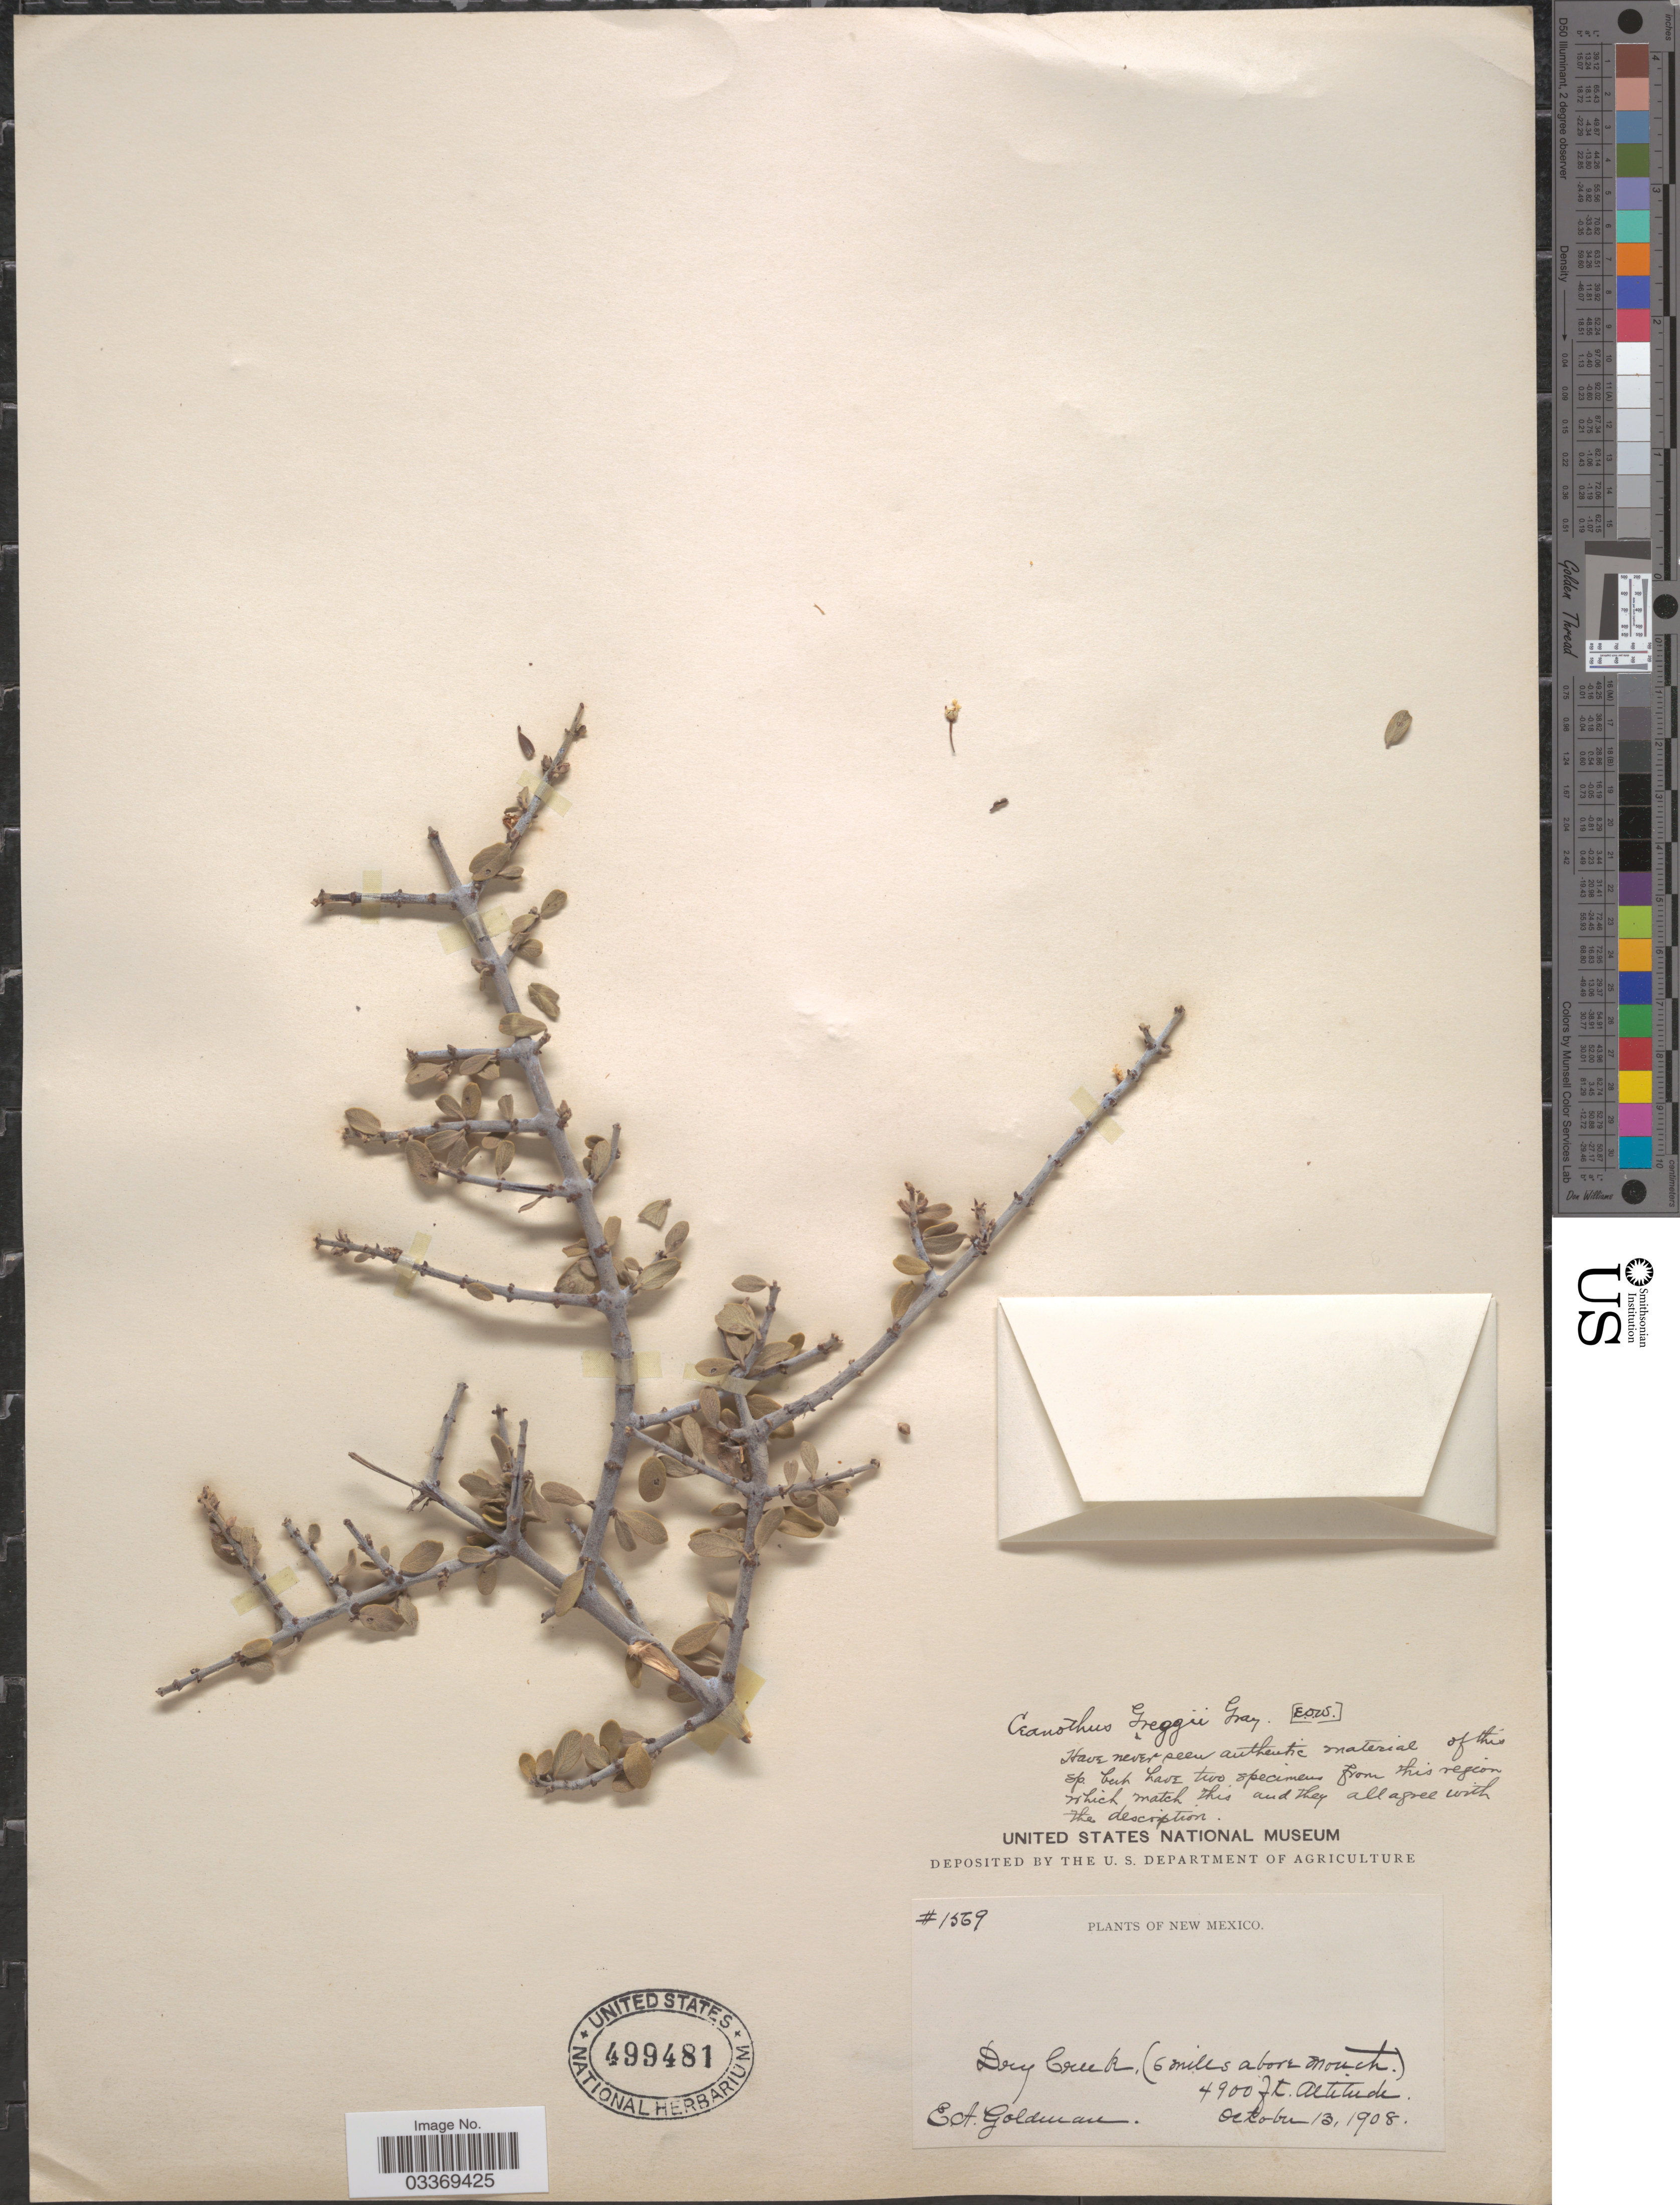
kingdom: Plantae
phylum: Tracheophyta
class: Magnoliopsida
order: Rosales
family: Rhamnaceae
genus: Ceanothus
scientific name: Ceanothus greggii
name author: A. Gray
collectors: E. A. Goldman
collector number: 1569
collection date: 1908-10-13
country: United States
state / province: New Mexico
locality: Dry Creek, (6 miles above mouth.).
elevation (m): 1494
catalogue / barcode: US 499481